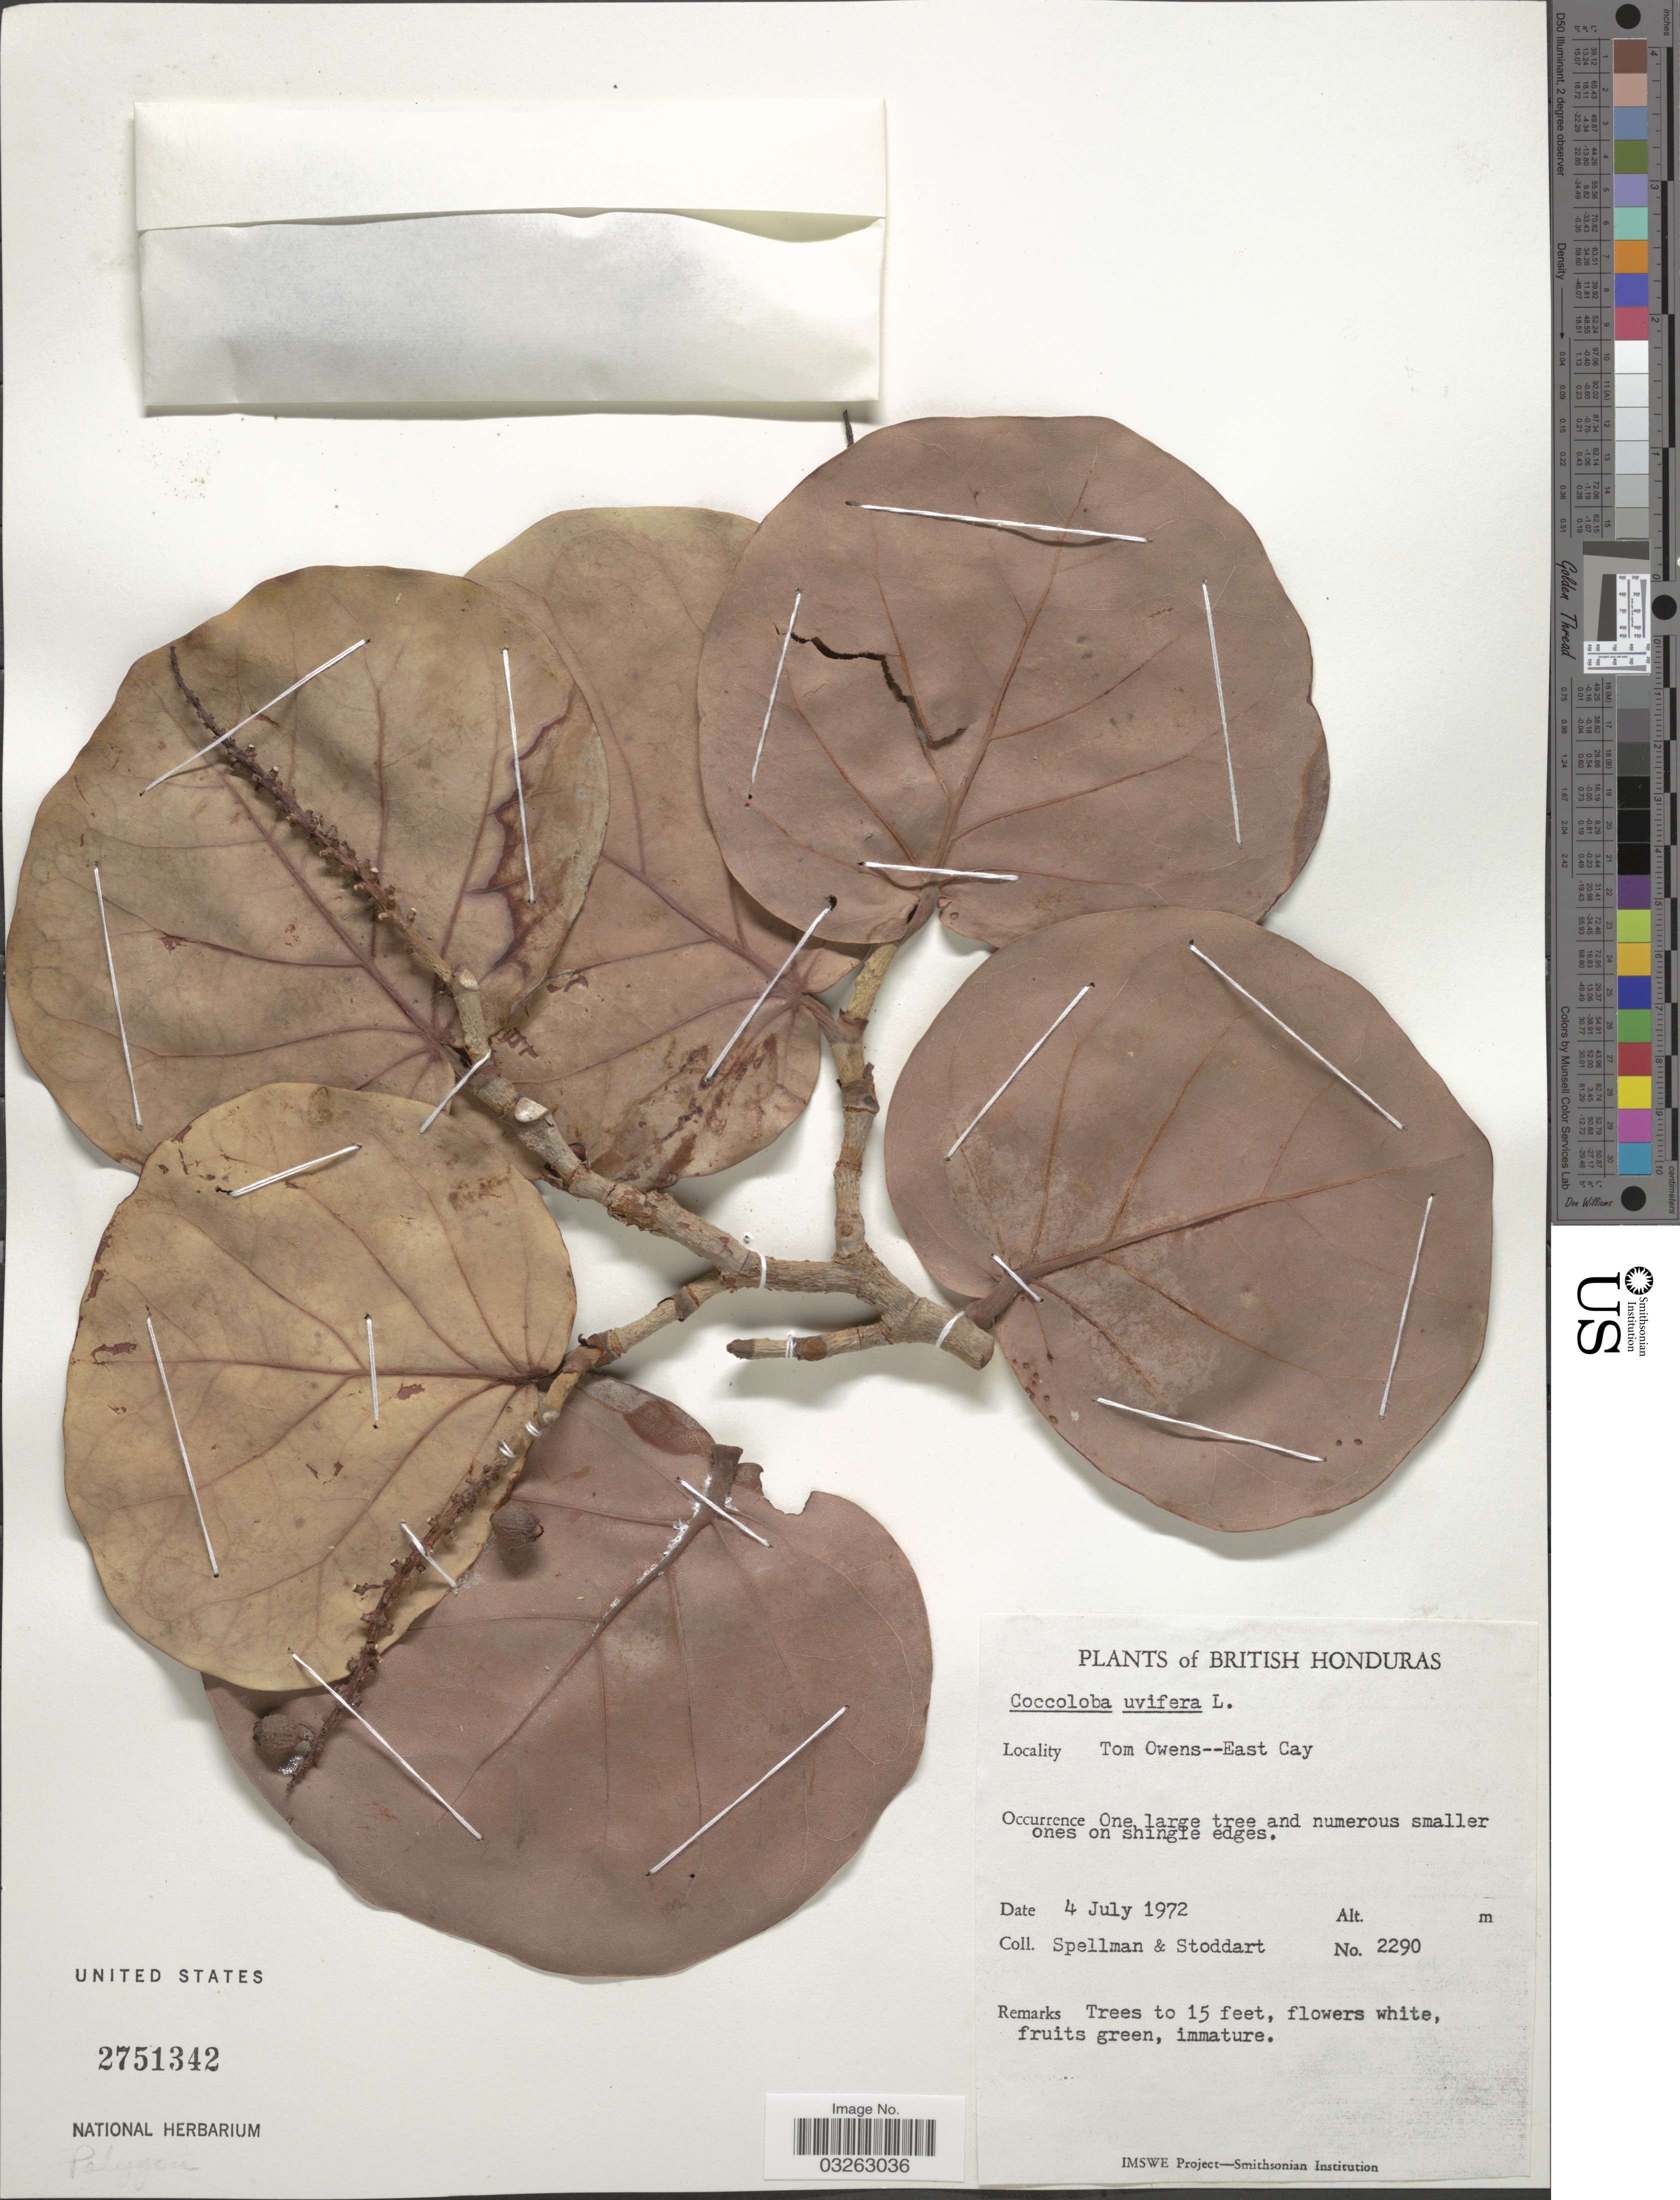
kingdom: Plantae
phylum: Tracheophyta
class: Magnoliopsida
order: Caryophyllales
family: Polygonaceae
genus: Coccoloba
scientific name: Coccoloba uvifera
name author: L.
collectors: Spellman, -- & -. Stoddart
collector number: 2290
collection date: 1972-07-04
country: Belize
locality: British Honduras, Tom Owens--East Cay.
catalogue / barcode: US 2751342